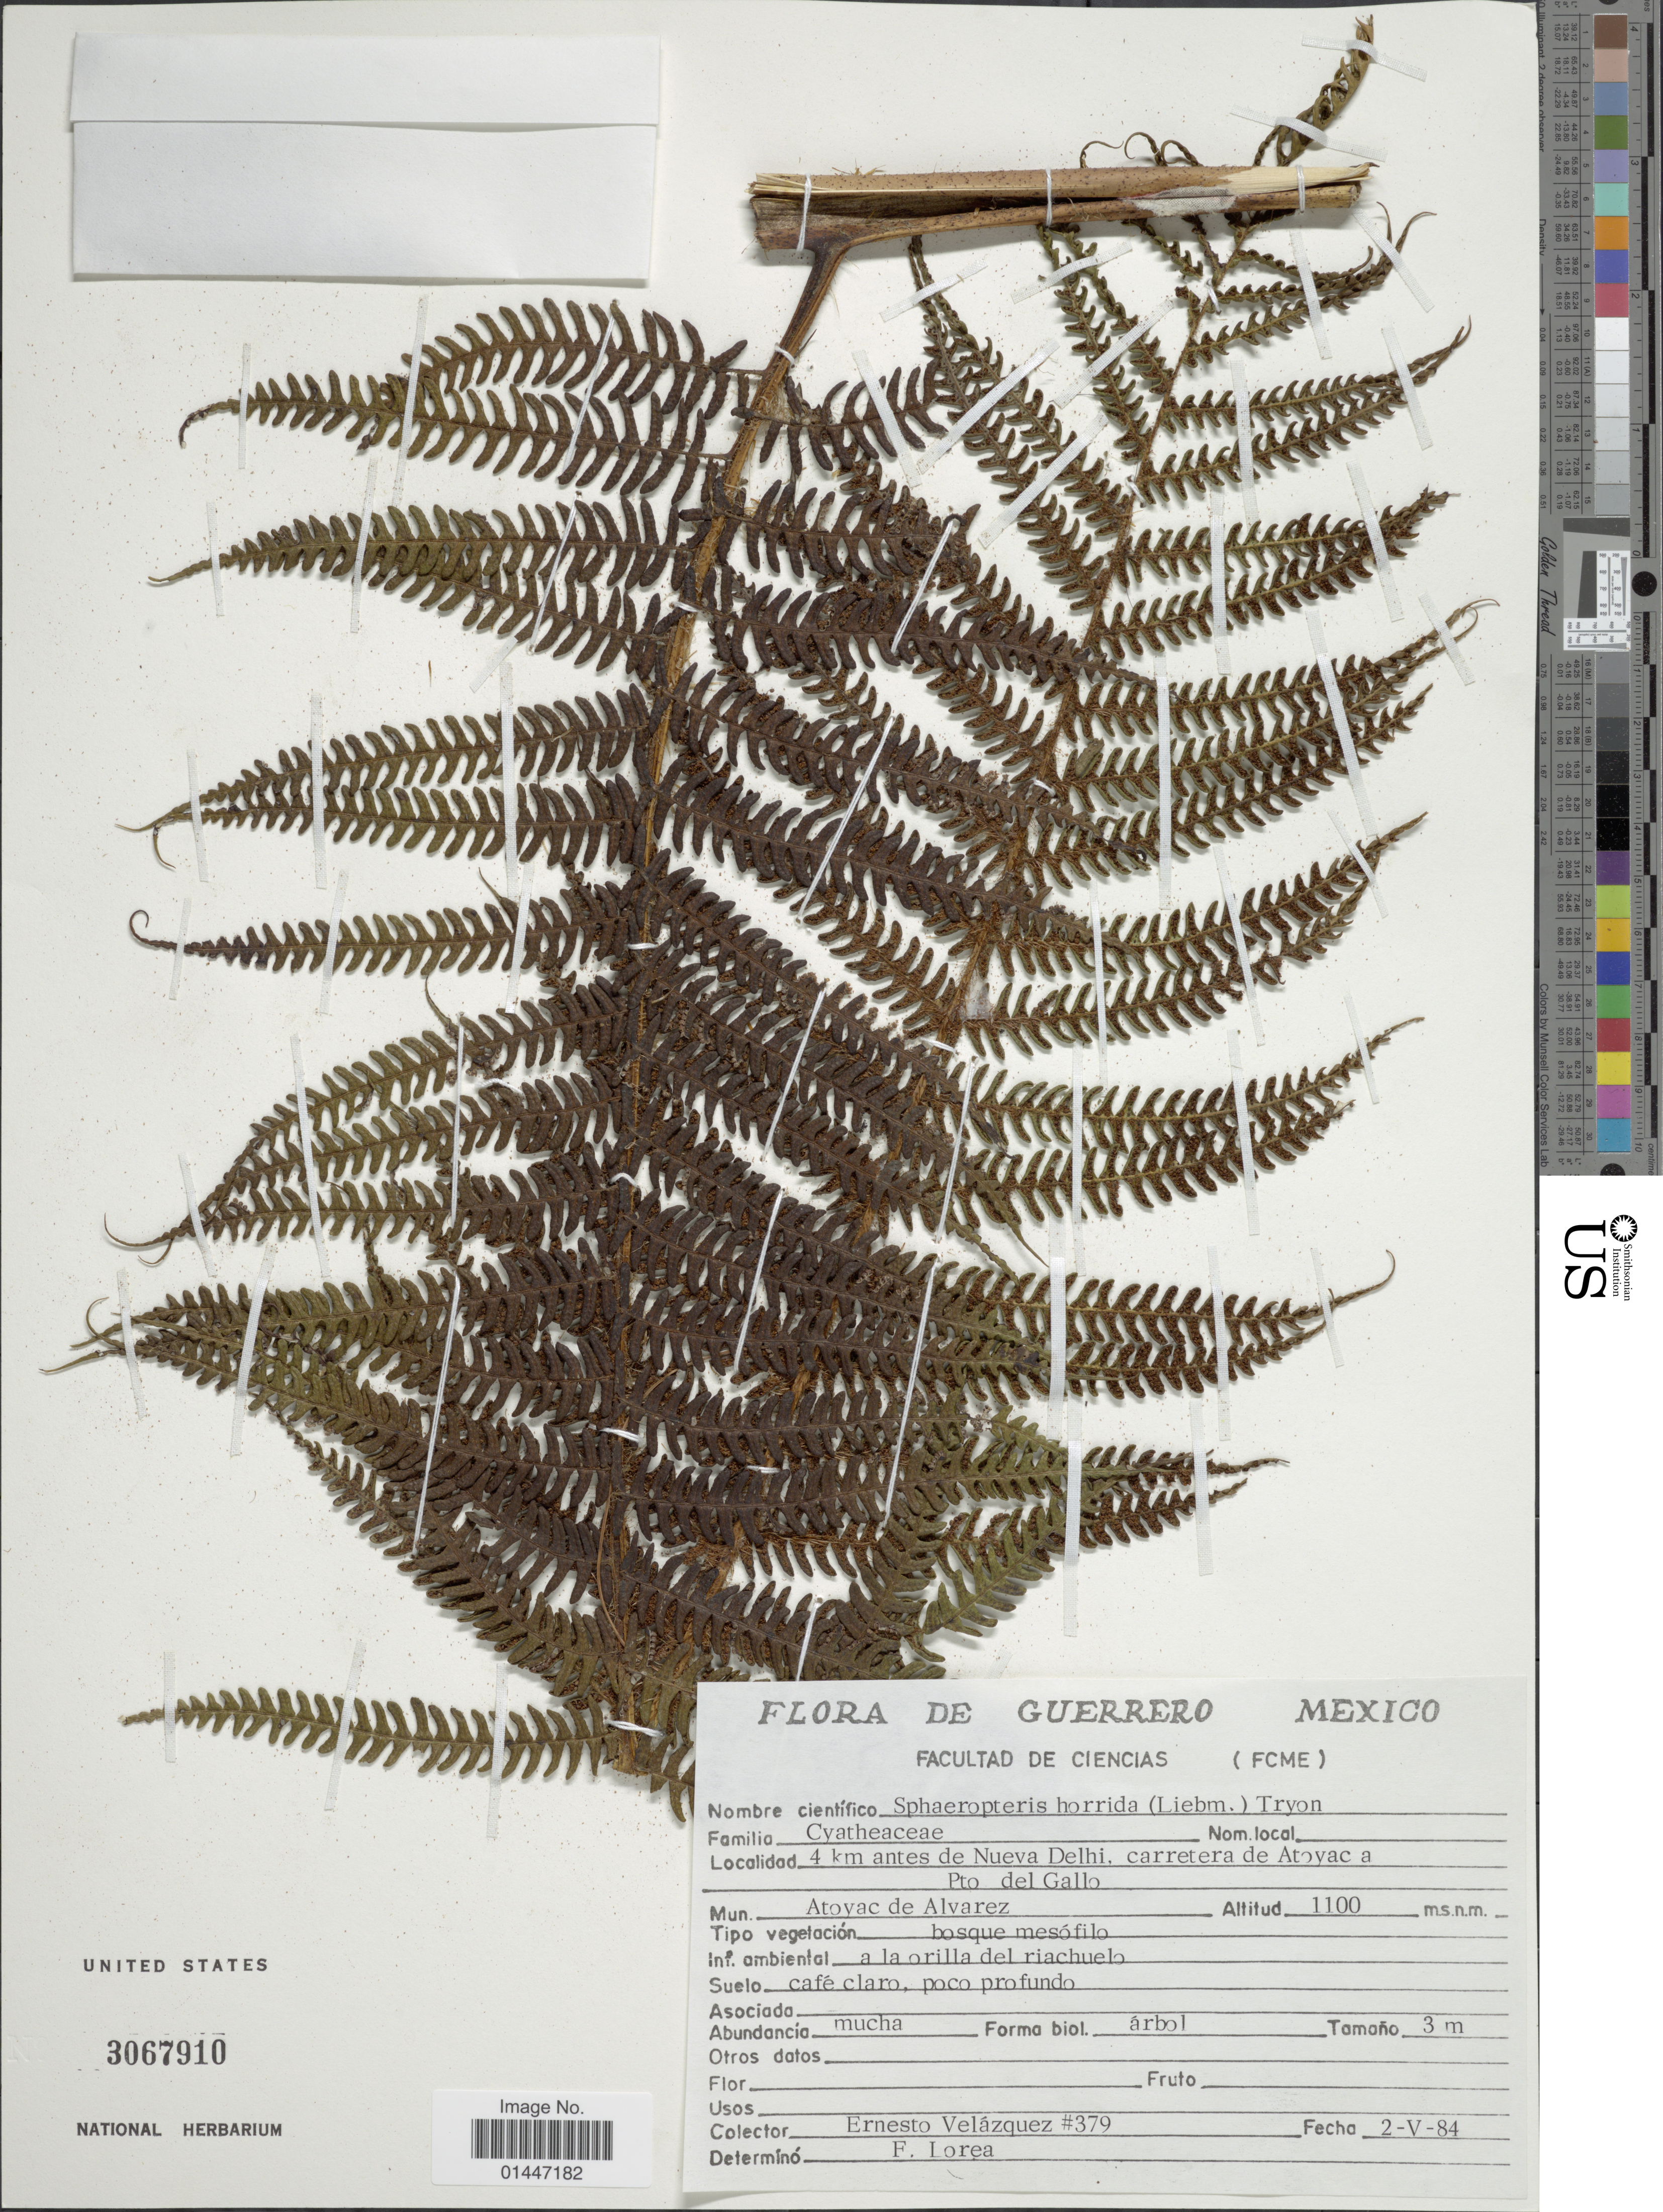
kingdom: Plantae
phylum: Tracheophyta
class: Polypodiopsida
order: Cyatheales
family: Cyatheaceae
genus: Sphaeropteris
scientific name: Sphaeropteris horrida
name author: (Liebm.) R.M. Tryon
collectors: E. Velázquez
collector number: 379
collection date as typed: Transcribed d/m/y: 2/5/84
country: Mexico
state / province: Guerrero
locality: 4 km antes de Nueva Delhi. carretera de Atoyac a Pto del Gallo. Mun. Atoyac de Alvarez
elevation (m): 1100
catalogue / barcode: US 3067910